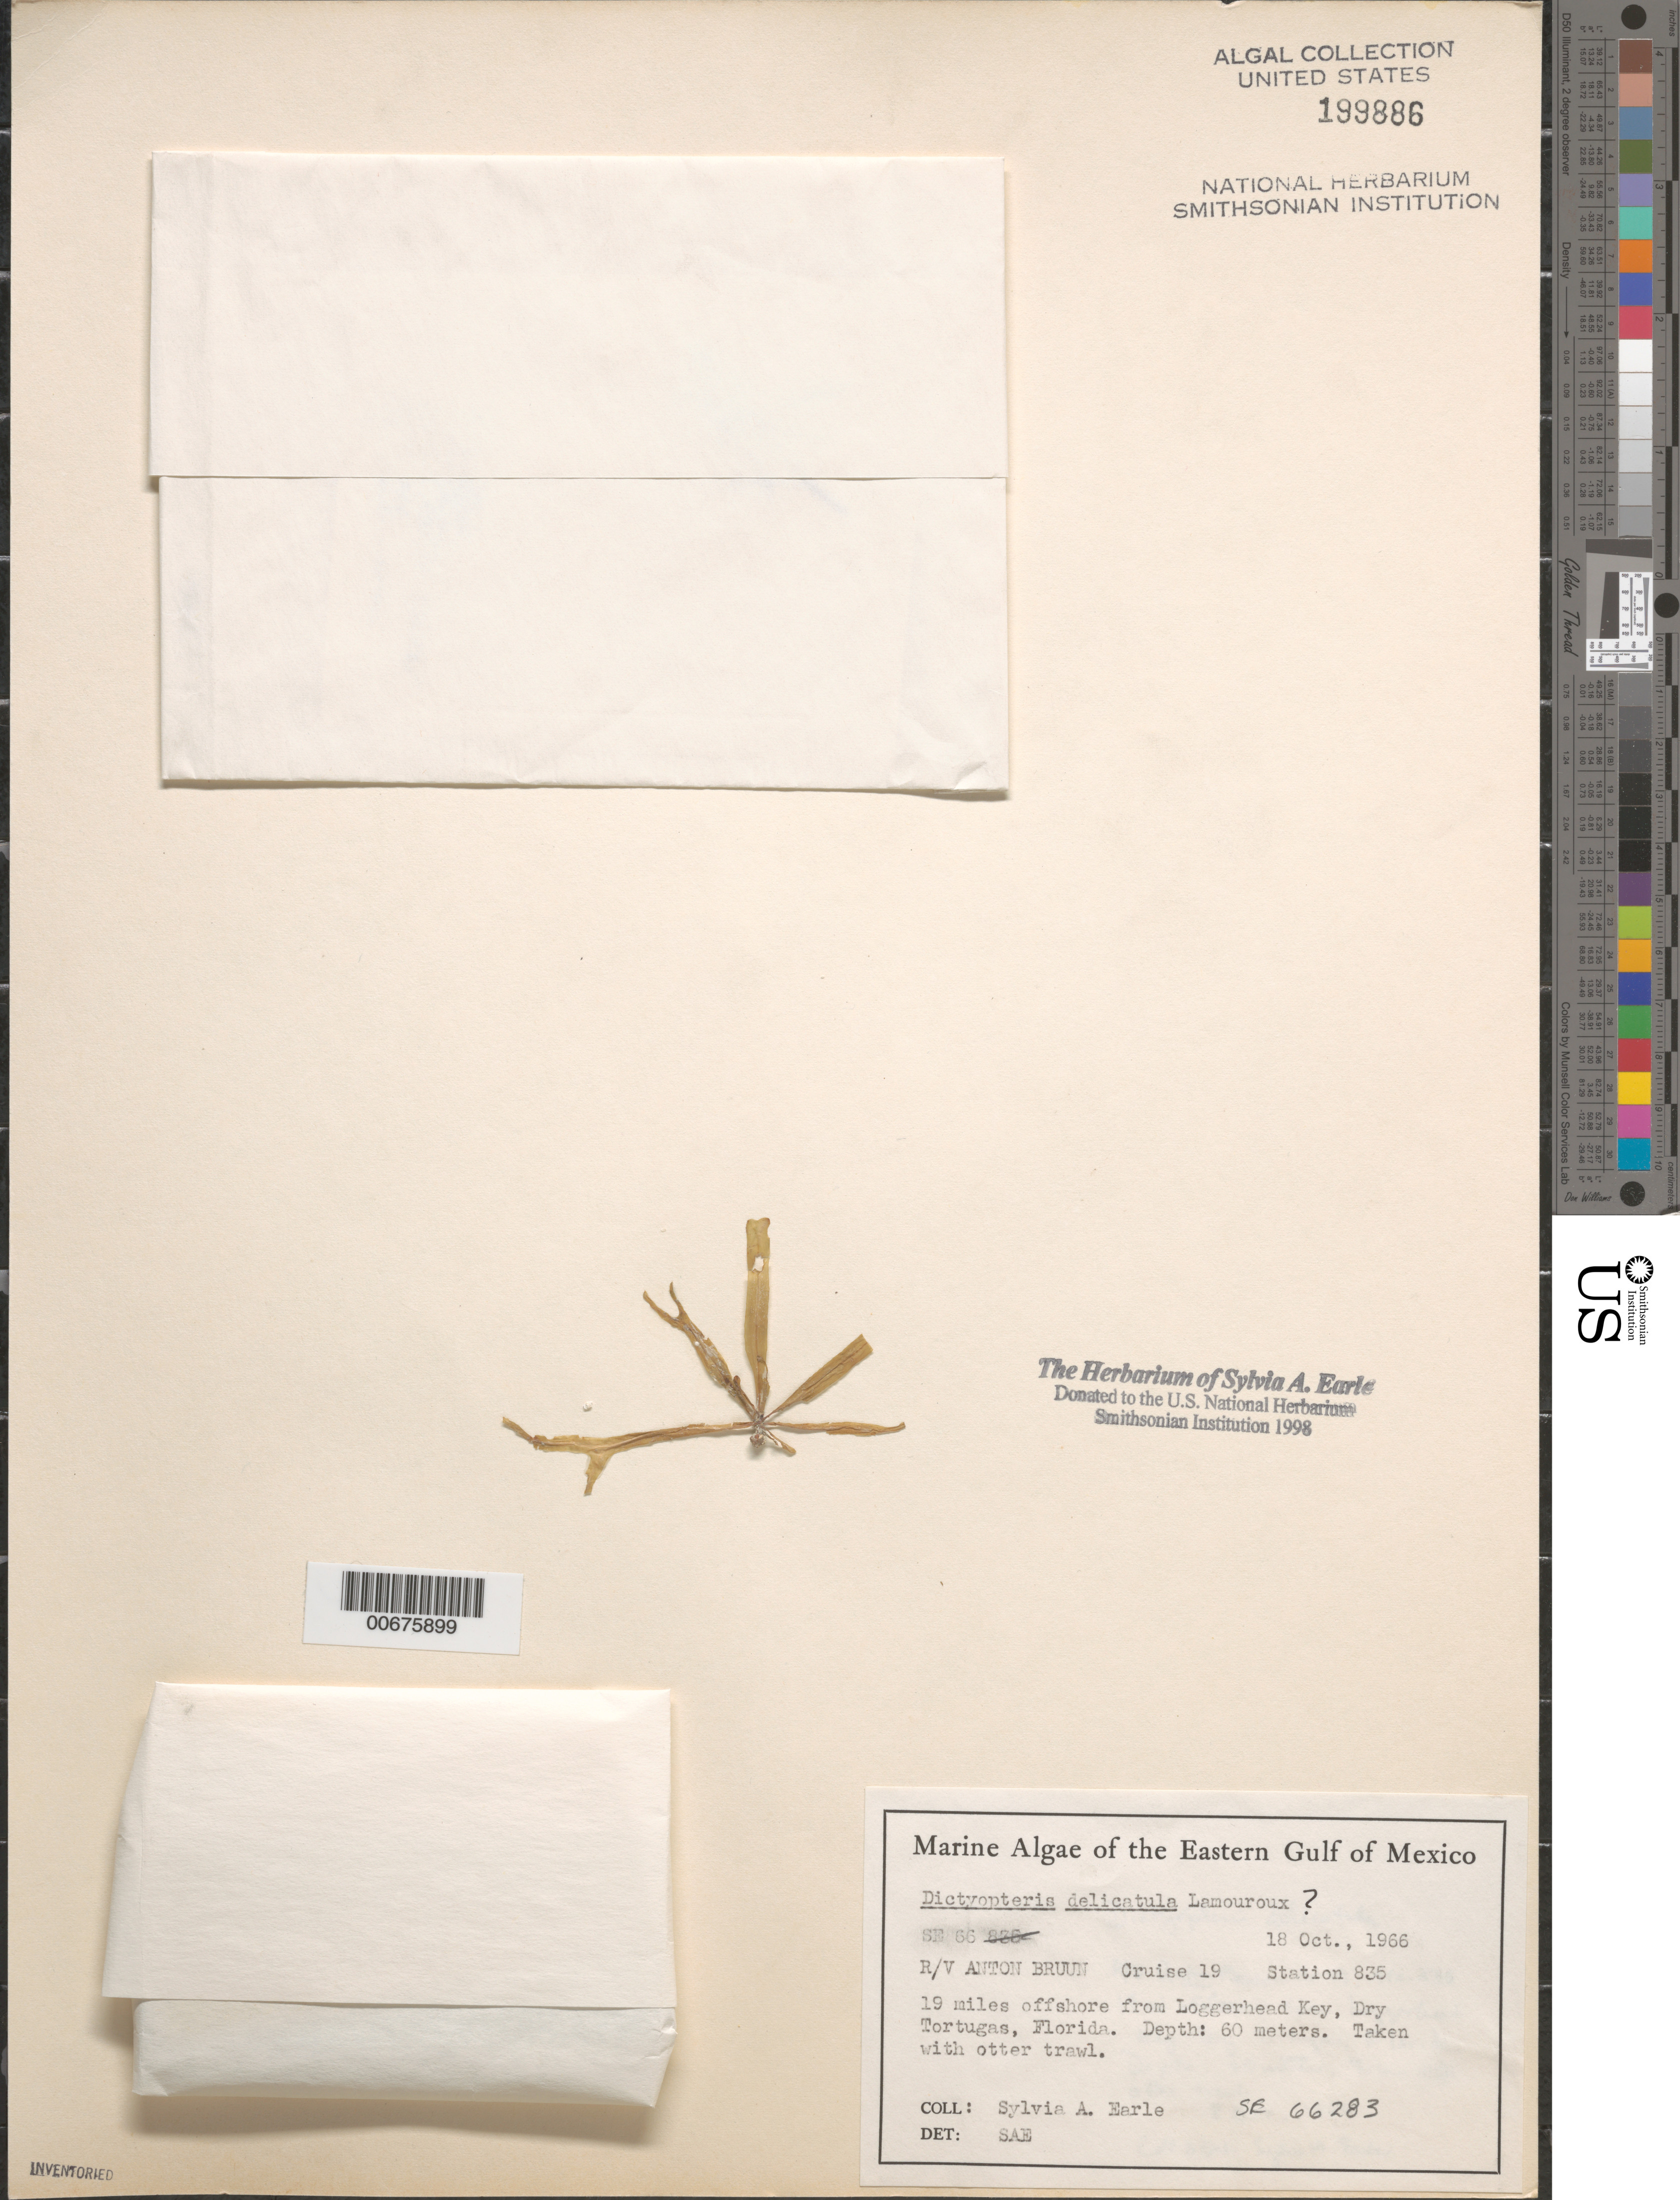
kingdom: Chromista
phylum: Ochrophyta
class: Phaeophyceae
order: Dictyotales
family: Dictyotaceae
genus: Dictyopteris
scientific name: Dictyopteris delicatula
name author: J.V.Lamouroux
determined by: Earle, S. A.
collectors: S. A. Earle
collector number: Se 66835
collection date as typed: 18 Oct 1966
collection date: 1966-10-18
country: United States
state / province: Florida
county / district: Monroe County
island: Dry Tortugas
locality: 19 miles off Loggerhead Key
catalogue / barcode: US 199886